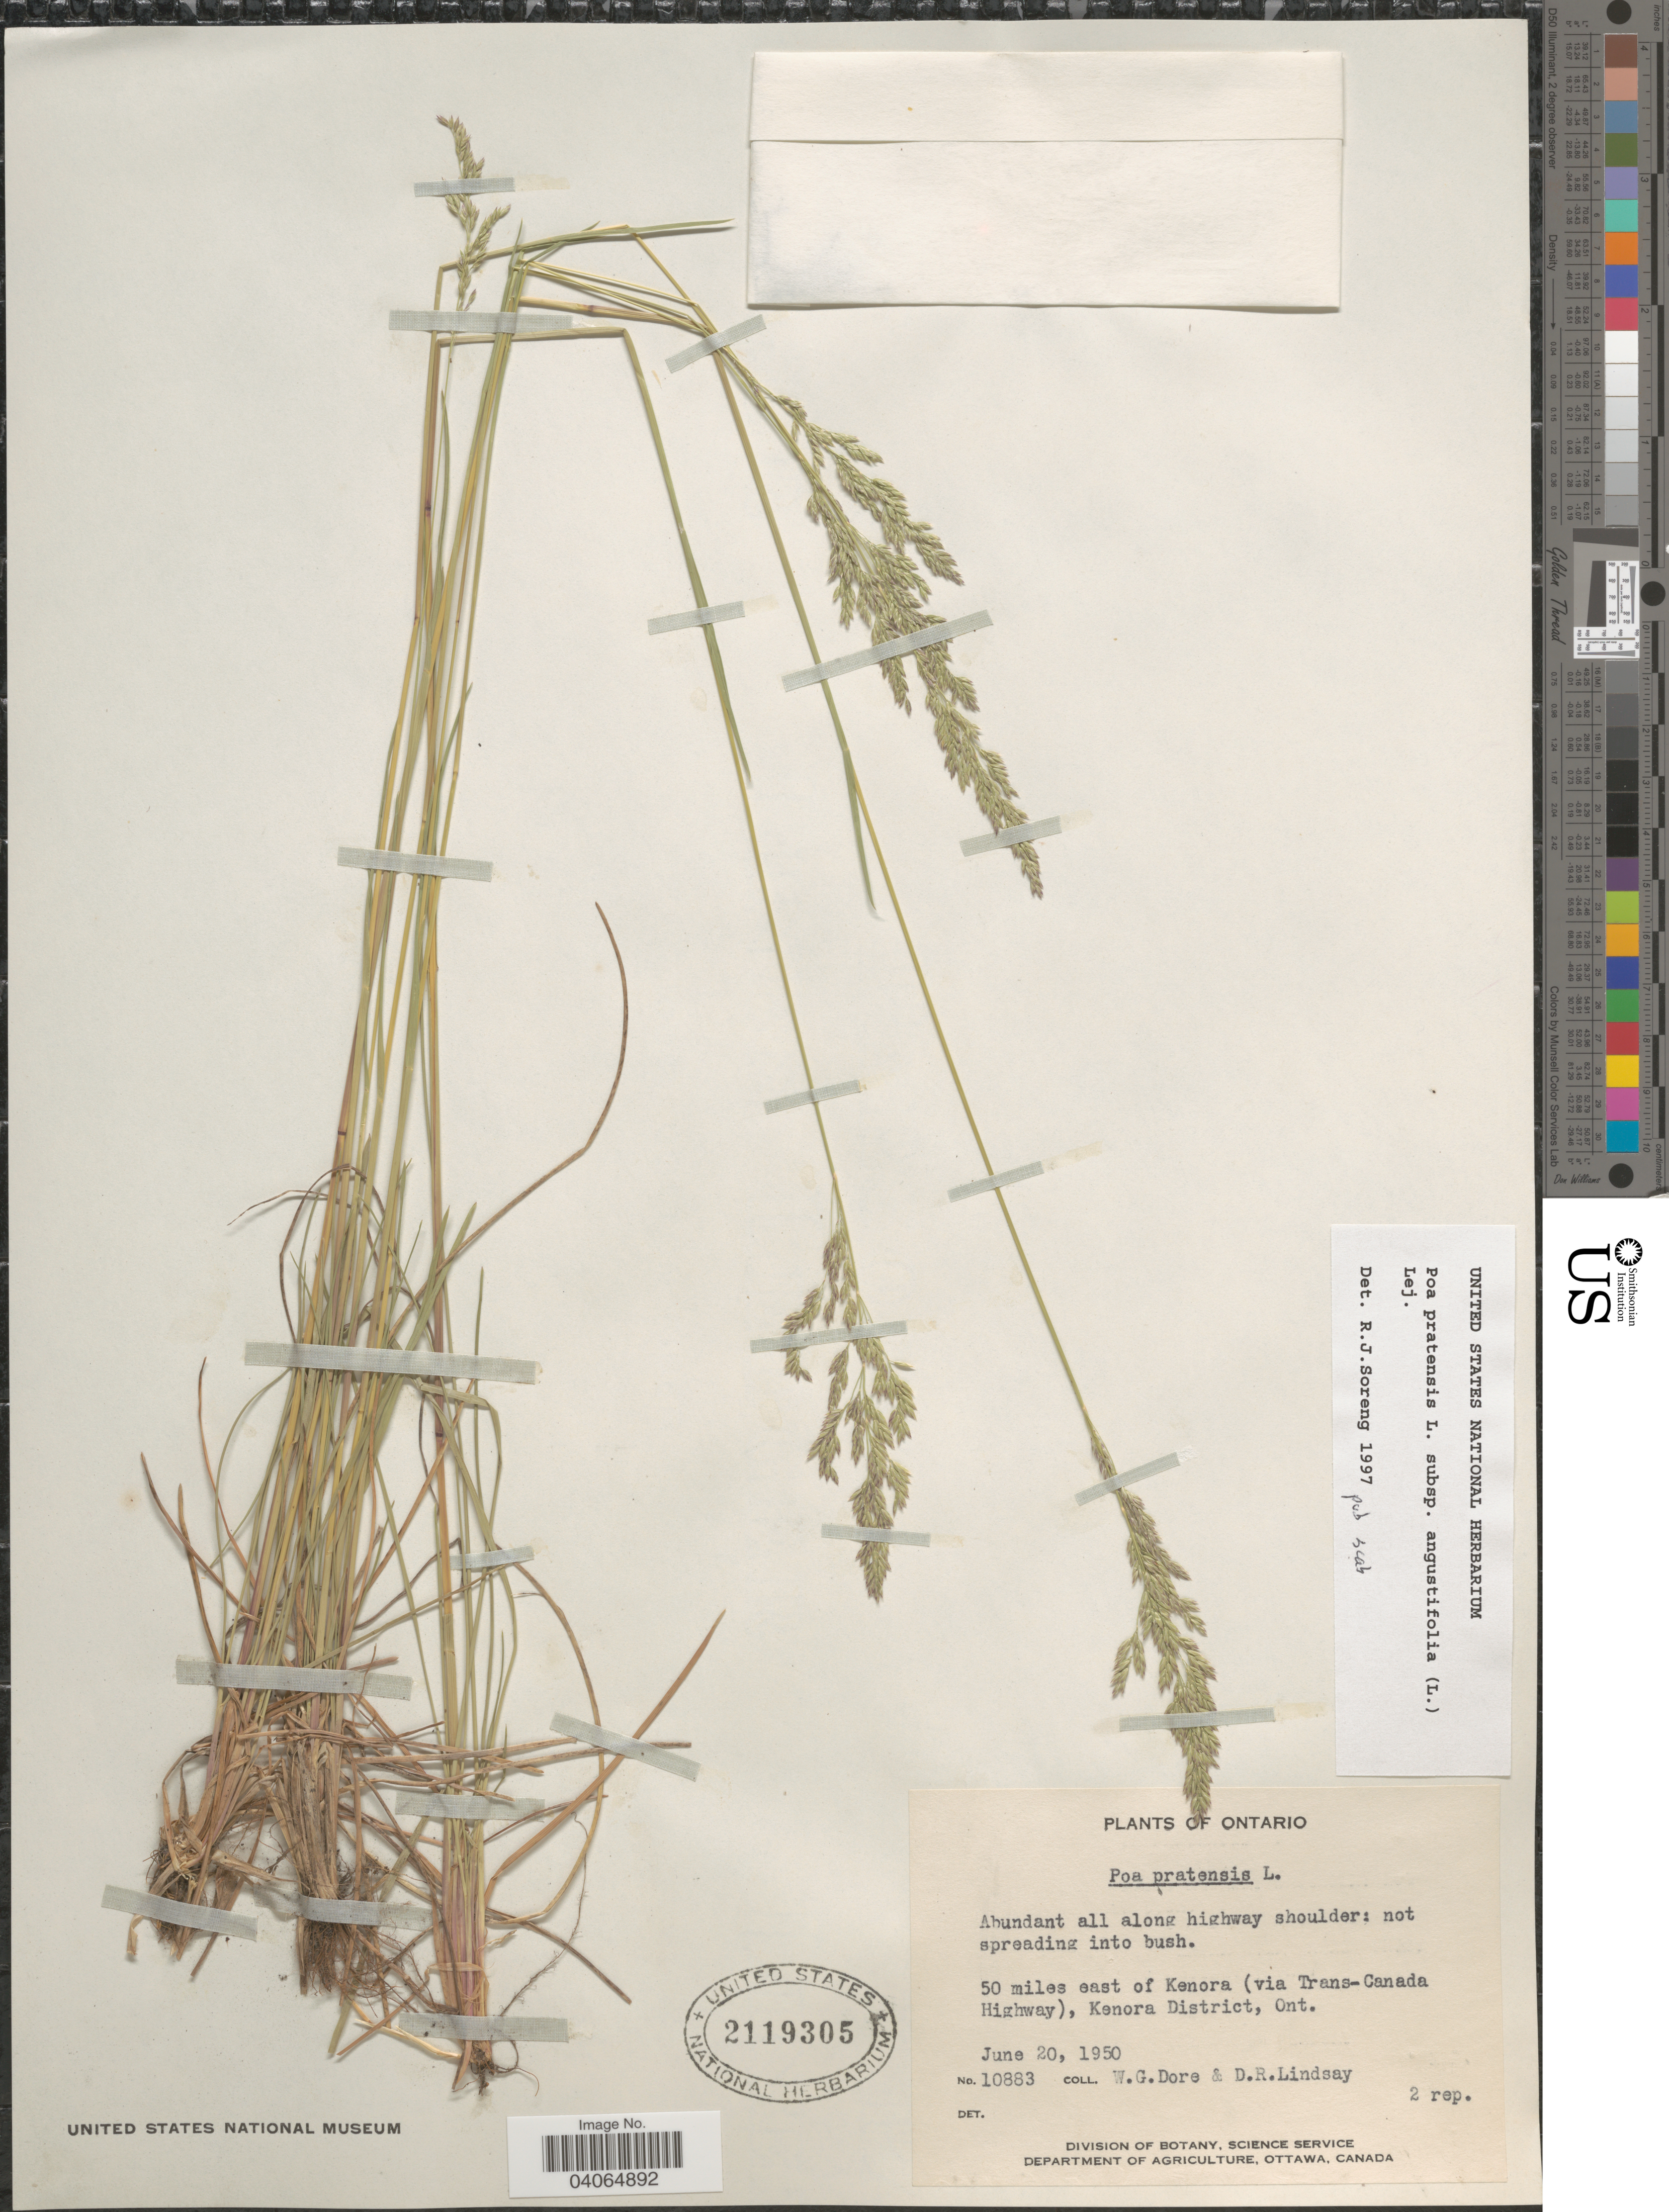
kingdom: Plantae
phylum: Tracheophyta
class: Liliopsida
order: Poales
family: Poaceae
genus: Poa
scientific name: Poa pratensis subsp. angustifolia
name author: (L.) Lej.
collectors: W. Dore & D. Lindsay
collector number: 10883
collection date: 1950-06-20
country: Canada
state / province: Ontario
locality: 50 miles east of Kenora (via Trans-Canada Highway), Kenora District.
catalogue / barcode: US 2119305